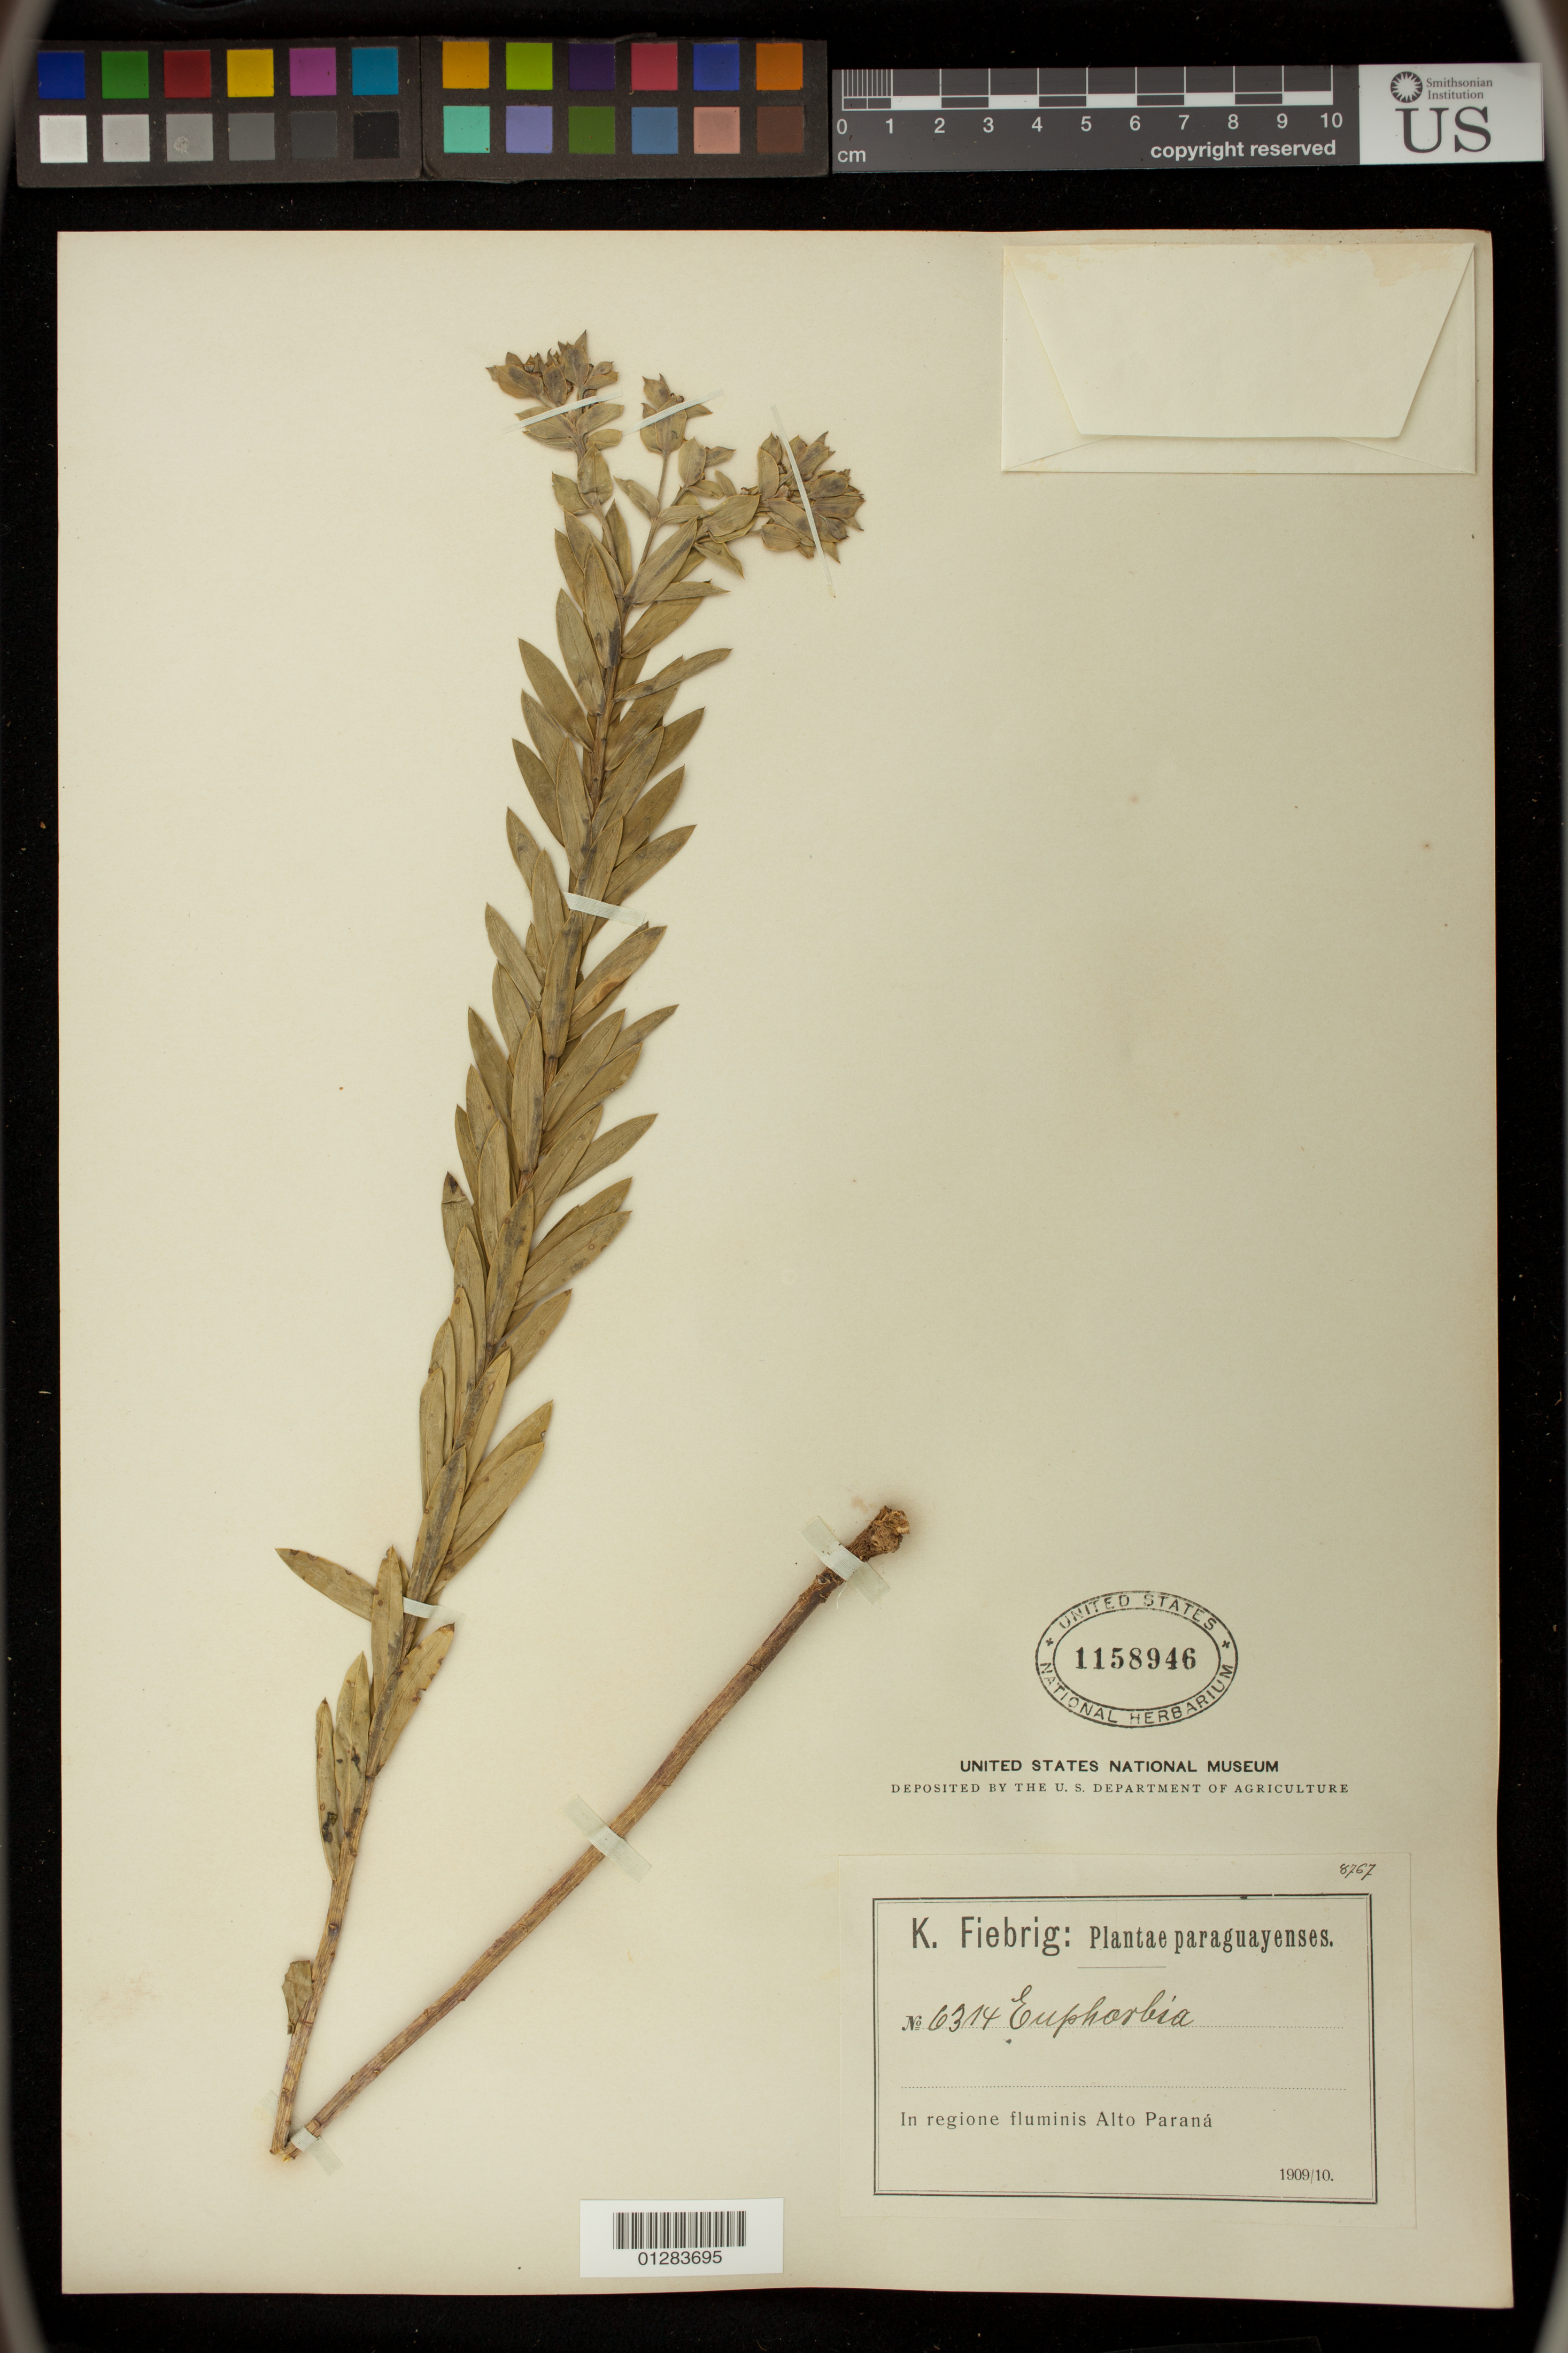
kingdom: Plantae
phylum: Tracheophyta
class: Magnoliopsida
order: Malpighiales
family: Euphorbiaceae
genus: Euphorbia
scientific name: Euphorbia papillosa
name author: A. St.-Hil.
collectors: K. Fiebrig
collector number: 6314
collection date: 1909-10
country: Paraguay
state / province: Alto Paraná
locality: In regione fluminis Alto Paraná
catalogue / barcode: US 1158946